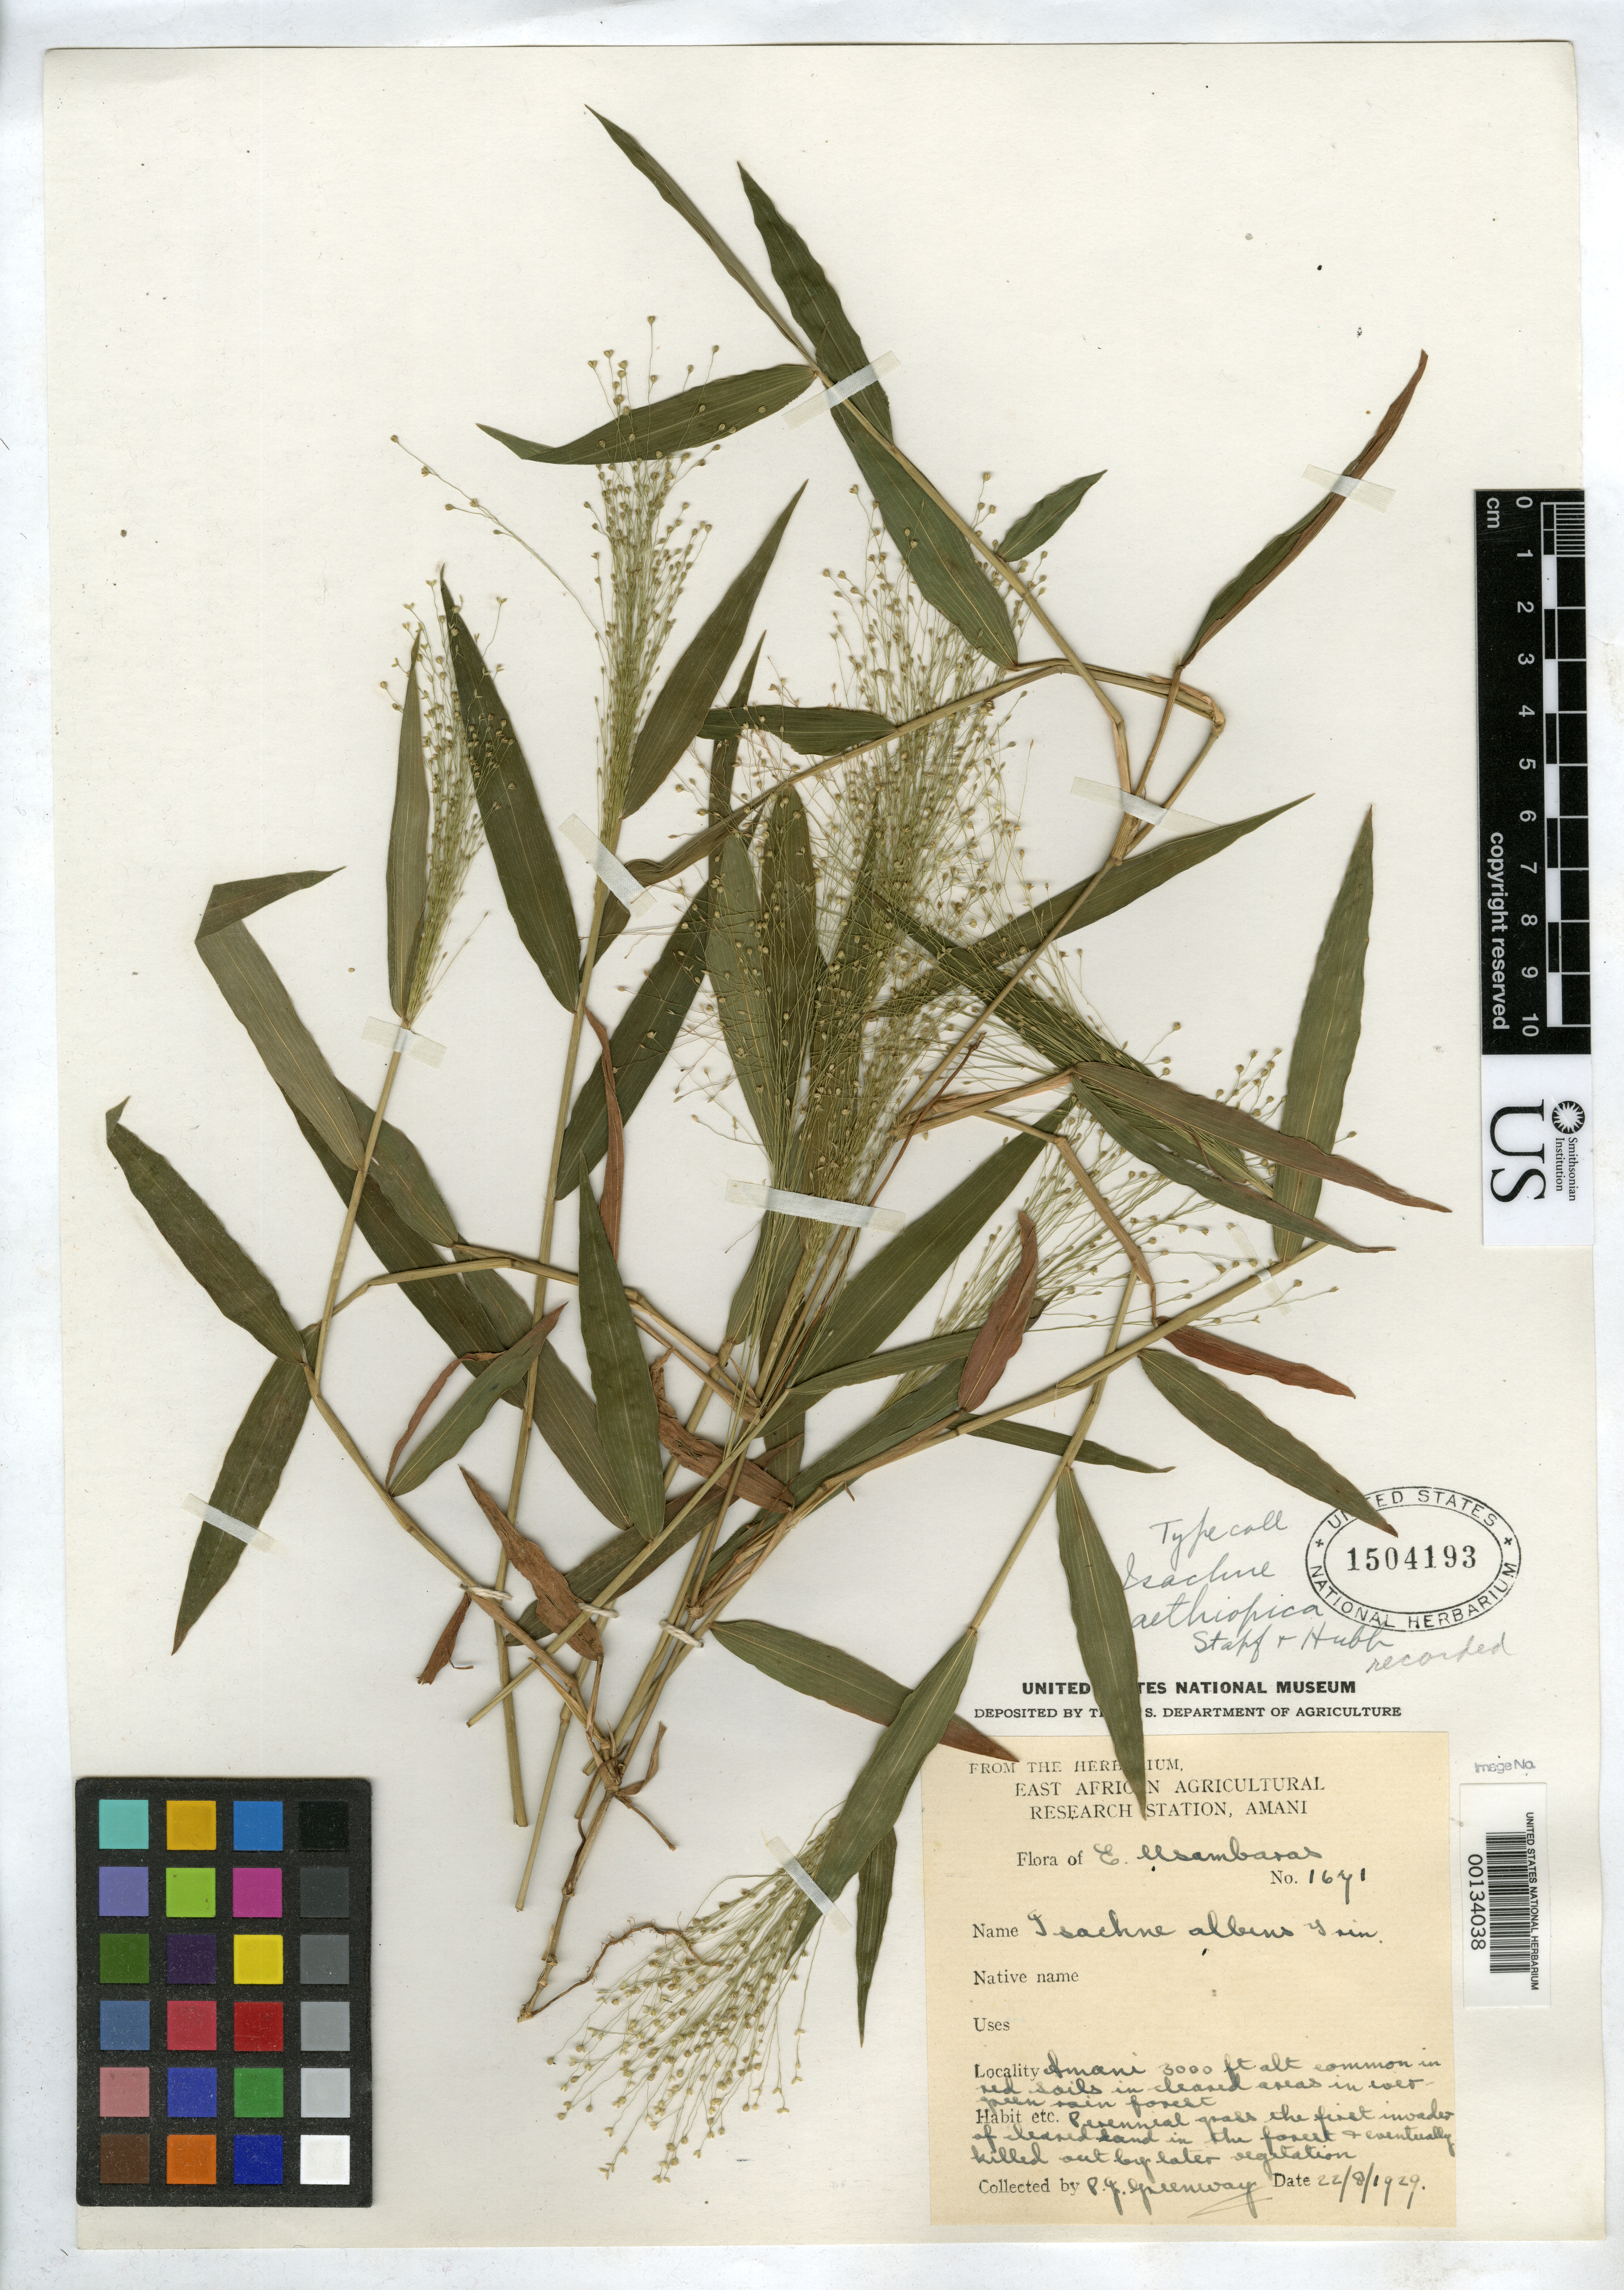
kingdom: Plantae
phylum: Tracheophyta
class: Liliopsida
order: Poales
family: Poaceae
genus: Isachne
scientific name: Isachne aethiopica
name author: Stapf & C.E. Hubb.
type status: Isotype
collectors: P. J. Greenway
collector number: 1671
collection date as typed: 22 Aug 1929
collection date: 1929-08-22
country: Tanzania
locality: Amani; alt. 3000 ft.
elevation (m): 914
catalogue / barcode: US 1504193